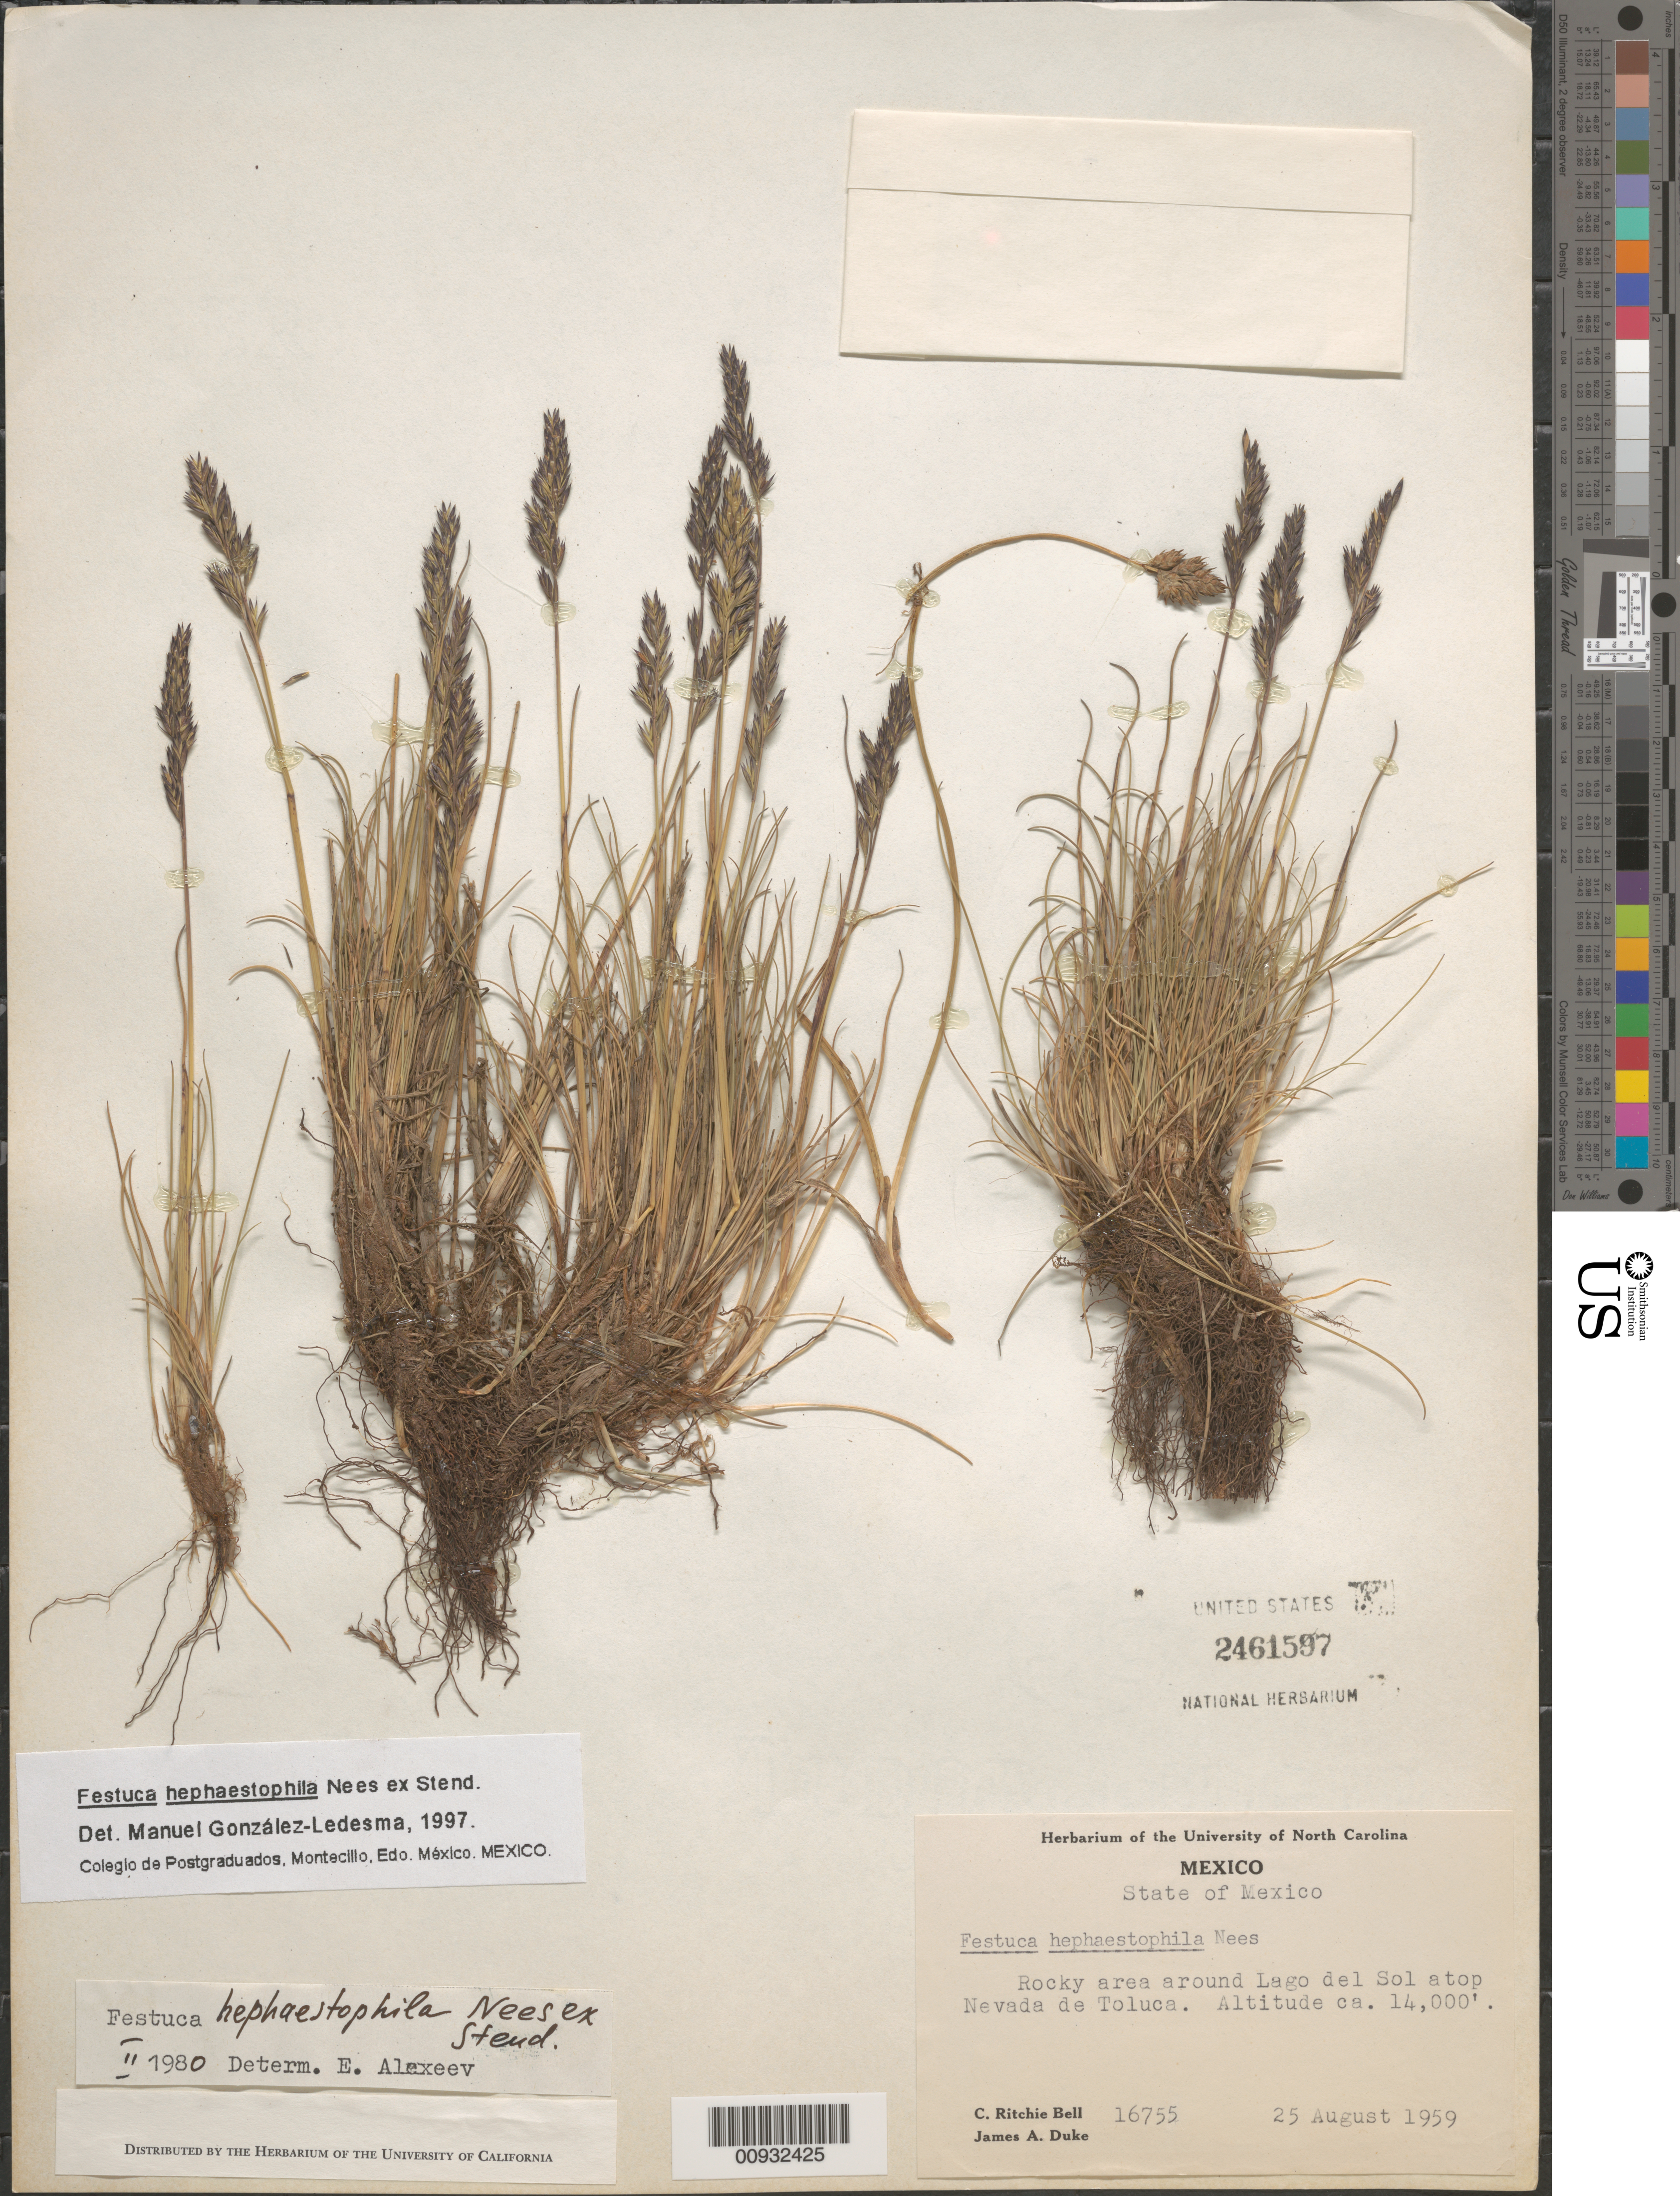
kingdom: Plantae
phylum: Tracheophyta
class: Liliopsida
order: Poales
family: Poaceae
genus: Festuca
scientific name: Festuca hephaestophila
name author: Nees ex Steud.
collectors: C. R. Bell & J. A. Duke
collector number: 16755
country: Mexico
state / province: México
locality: Nevada de Toluca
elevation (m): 4267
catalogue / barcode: US 2461597